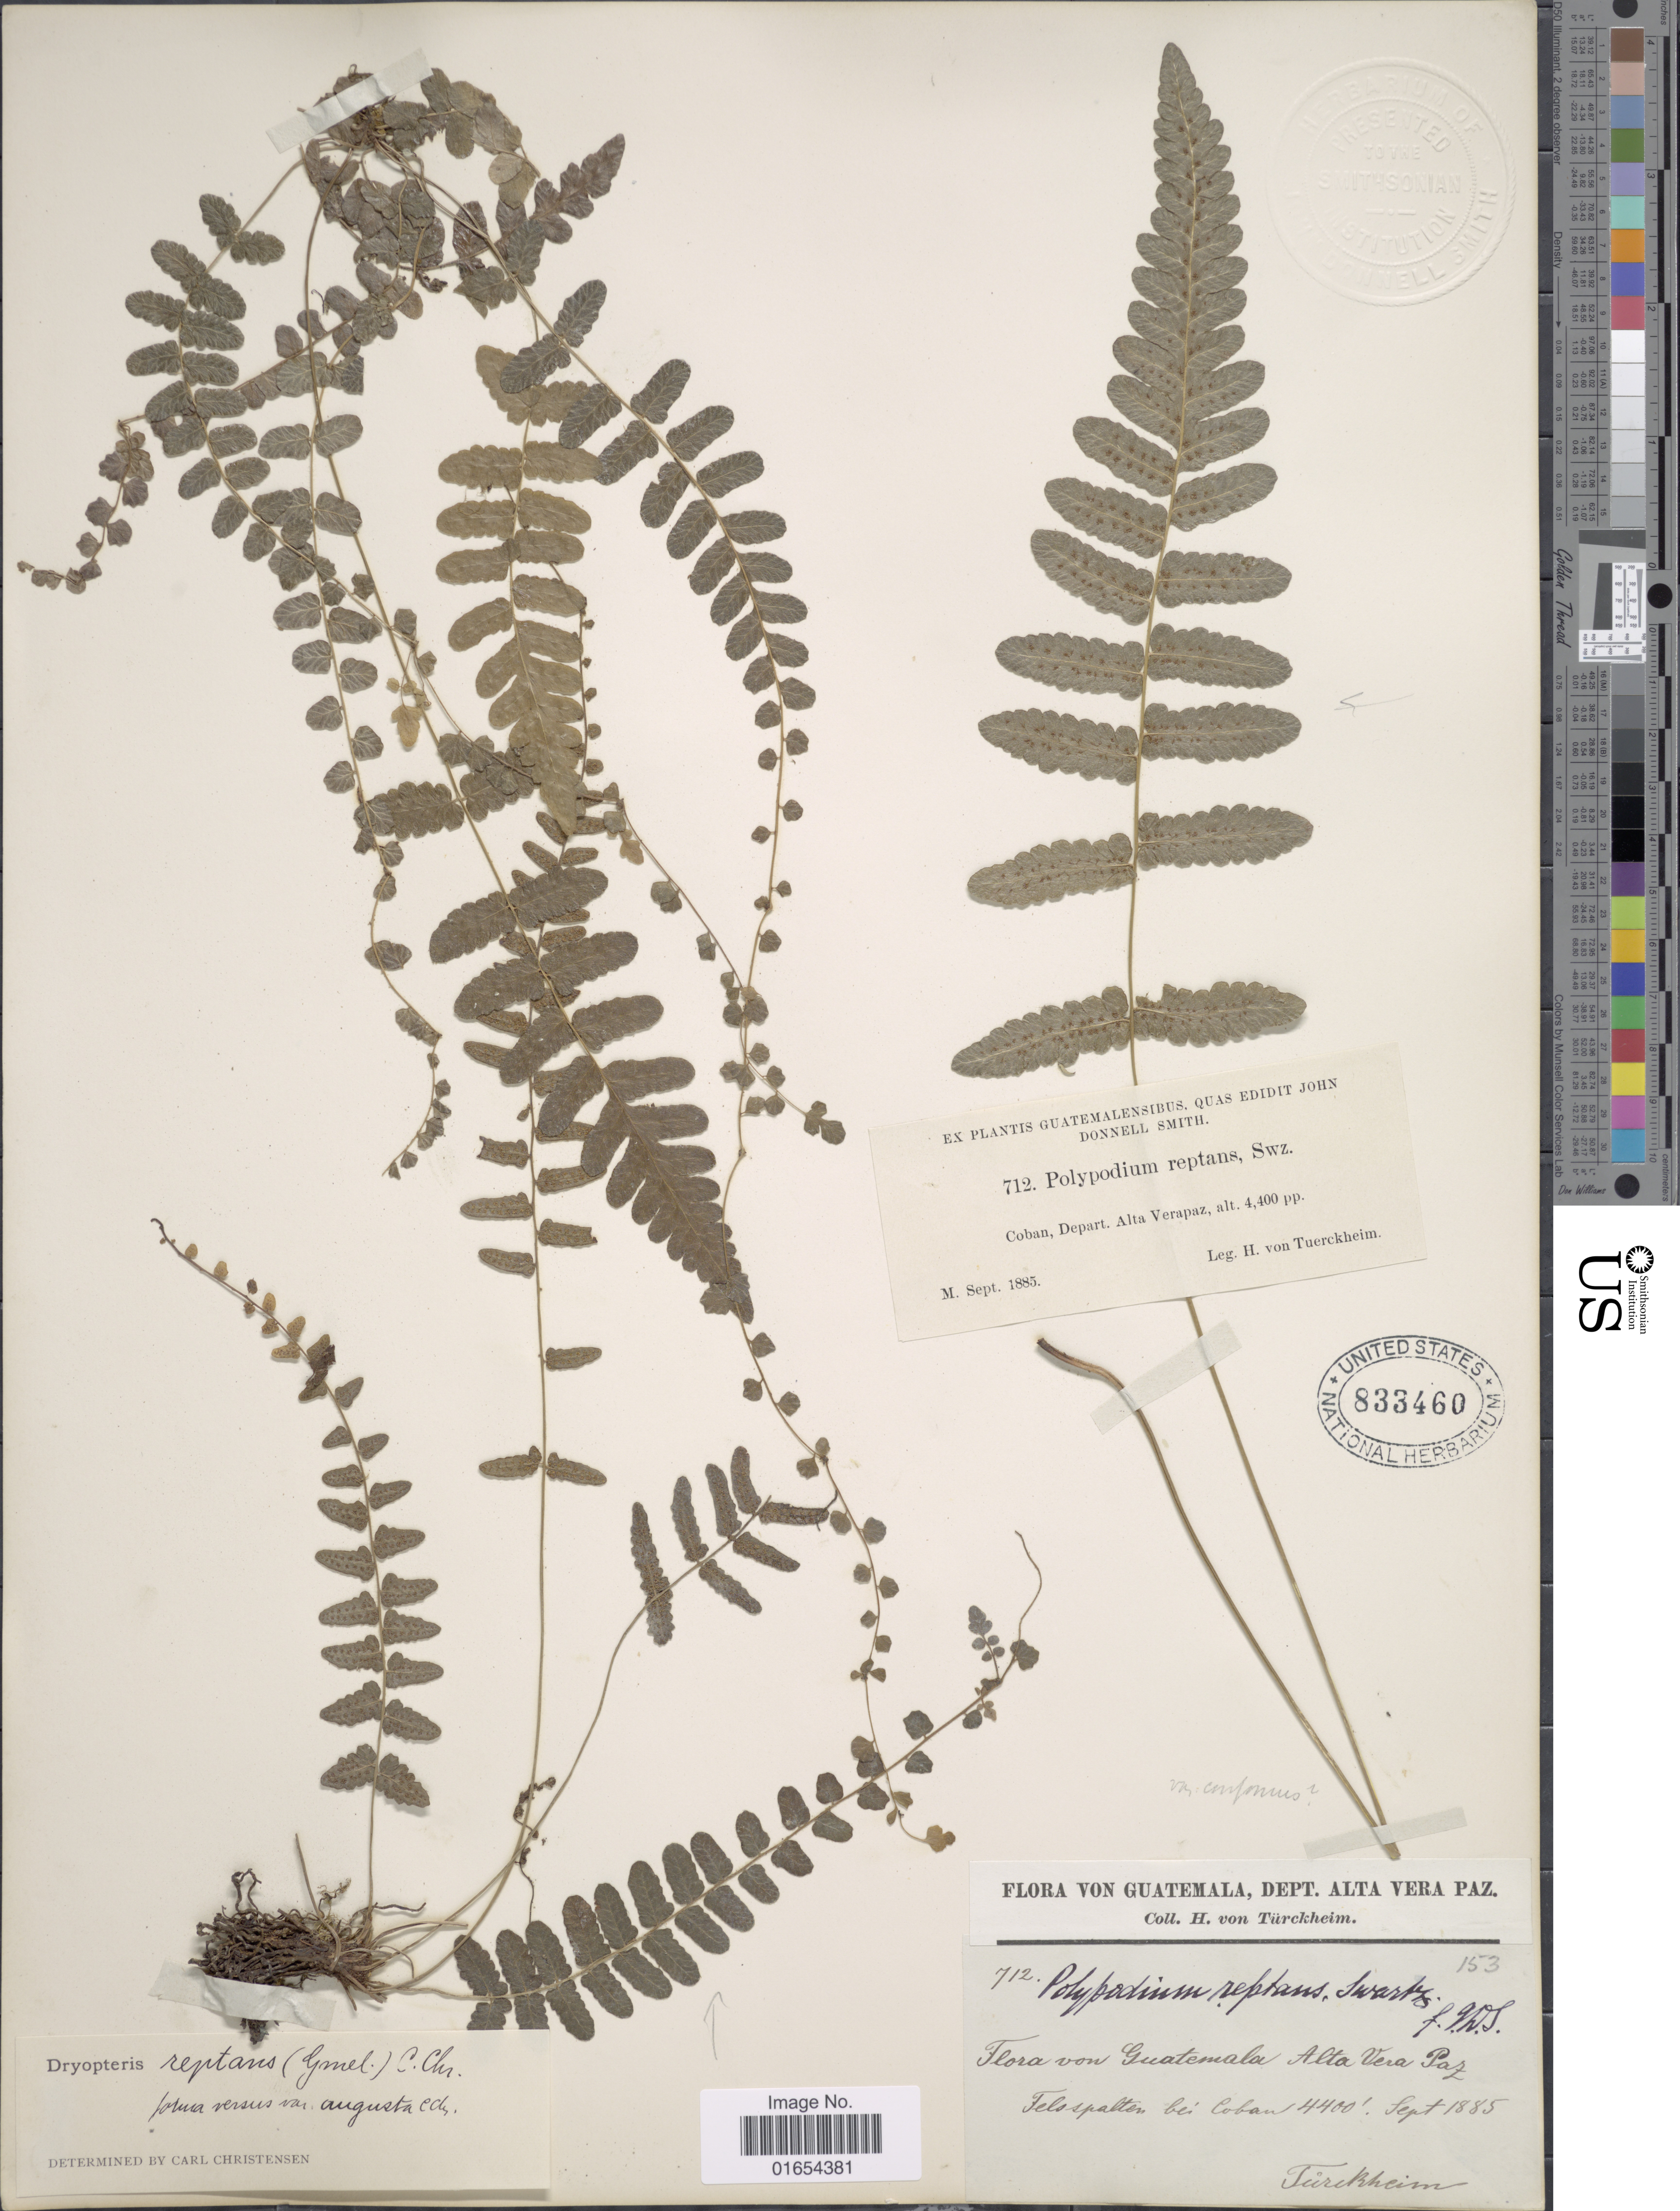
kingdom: Plantae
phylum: Tracheophyta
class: Polypodiopsida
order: Polypodiales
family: Thelypteridaceae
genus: Goniopteris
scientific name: Goniopteris reptans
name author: (J.F. Gmel.) C. Presl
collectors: H. von Türckheim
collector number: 712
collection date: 1885-09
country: Guatemala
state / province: Alta Verapaz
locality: Felsspalten bei Coban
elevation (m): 1341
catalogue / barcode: US 833460